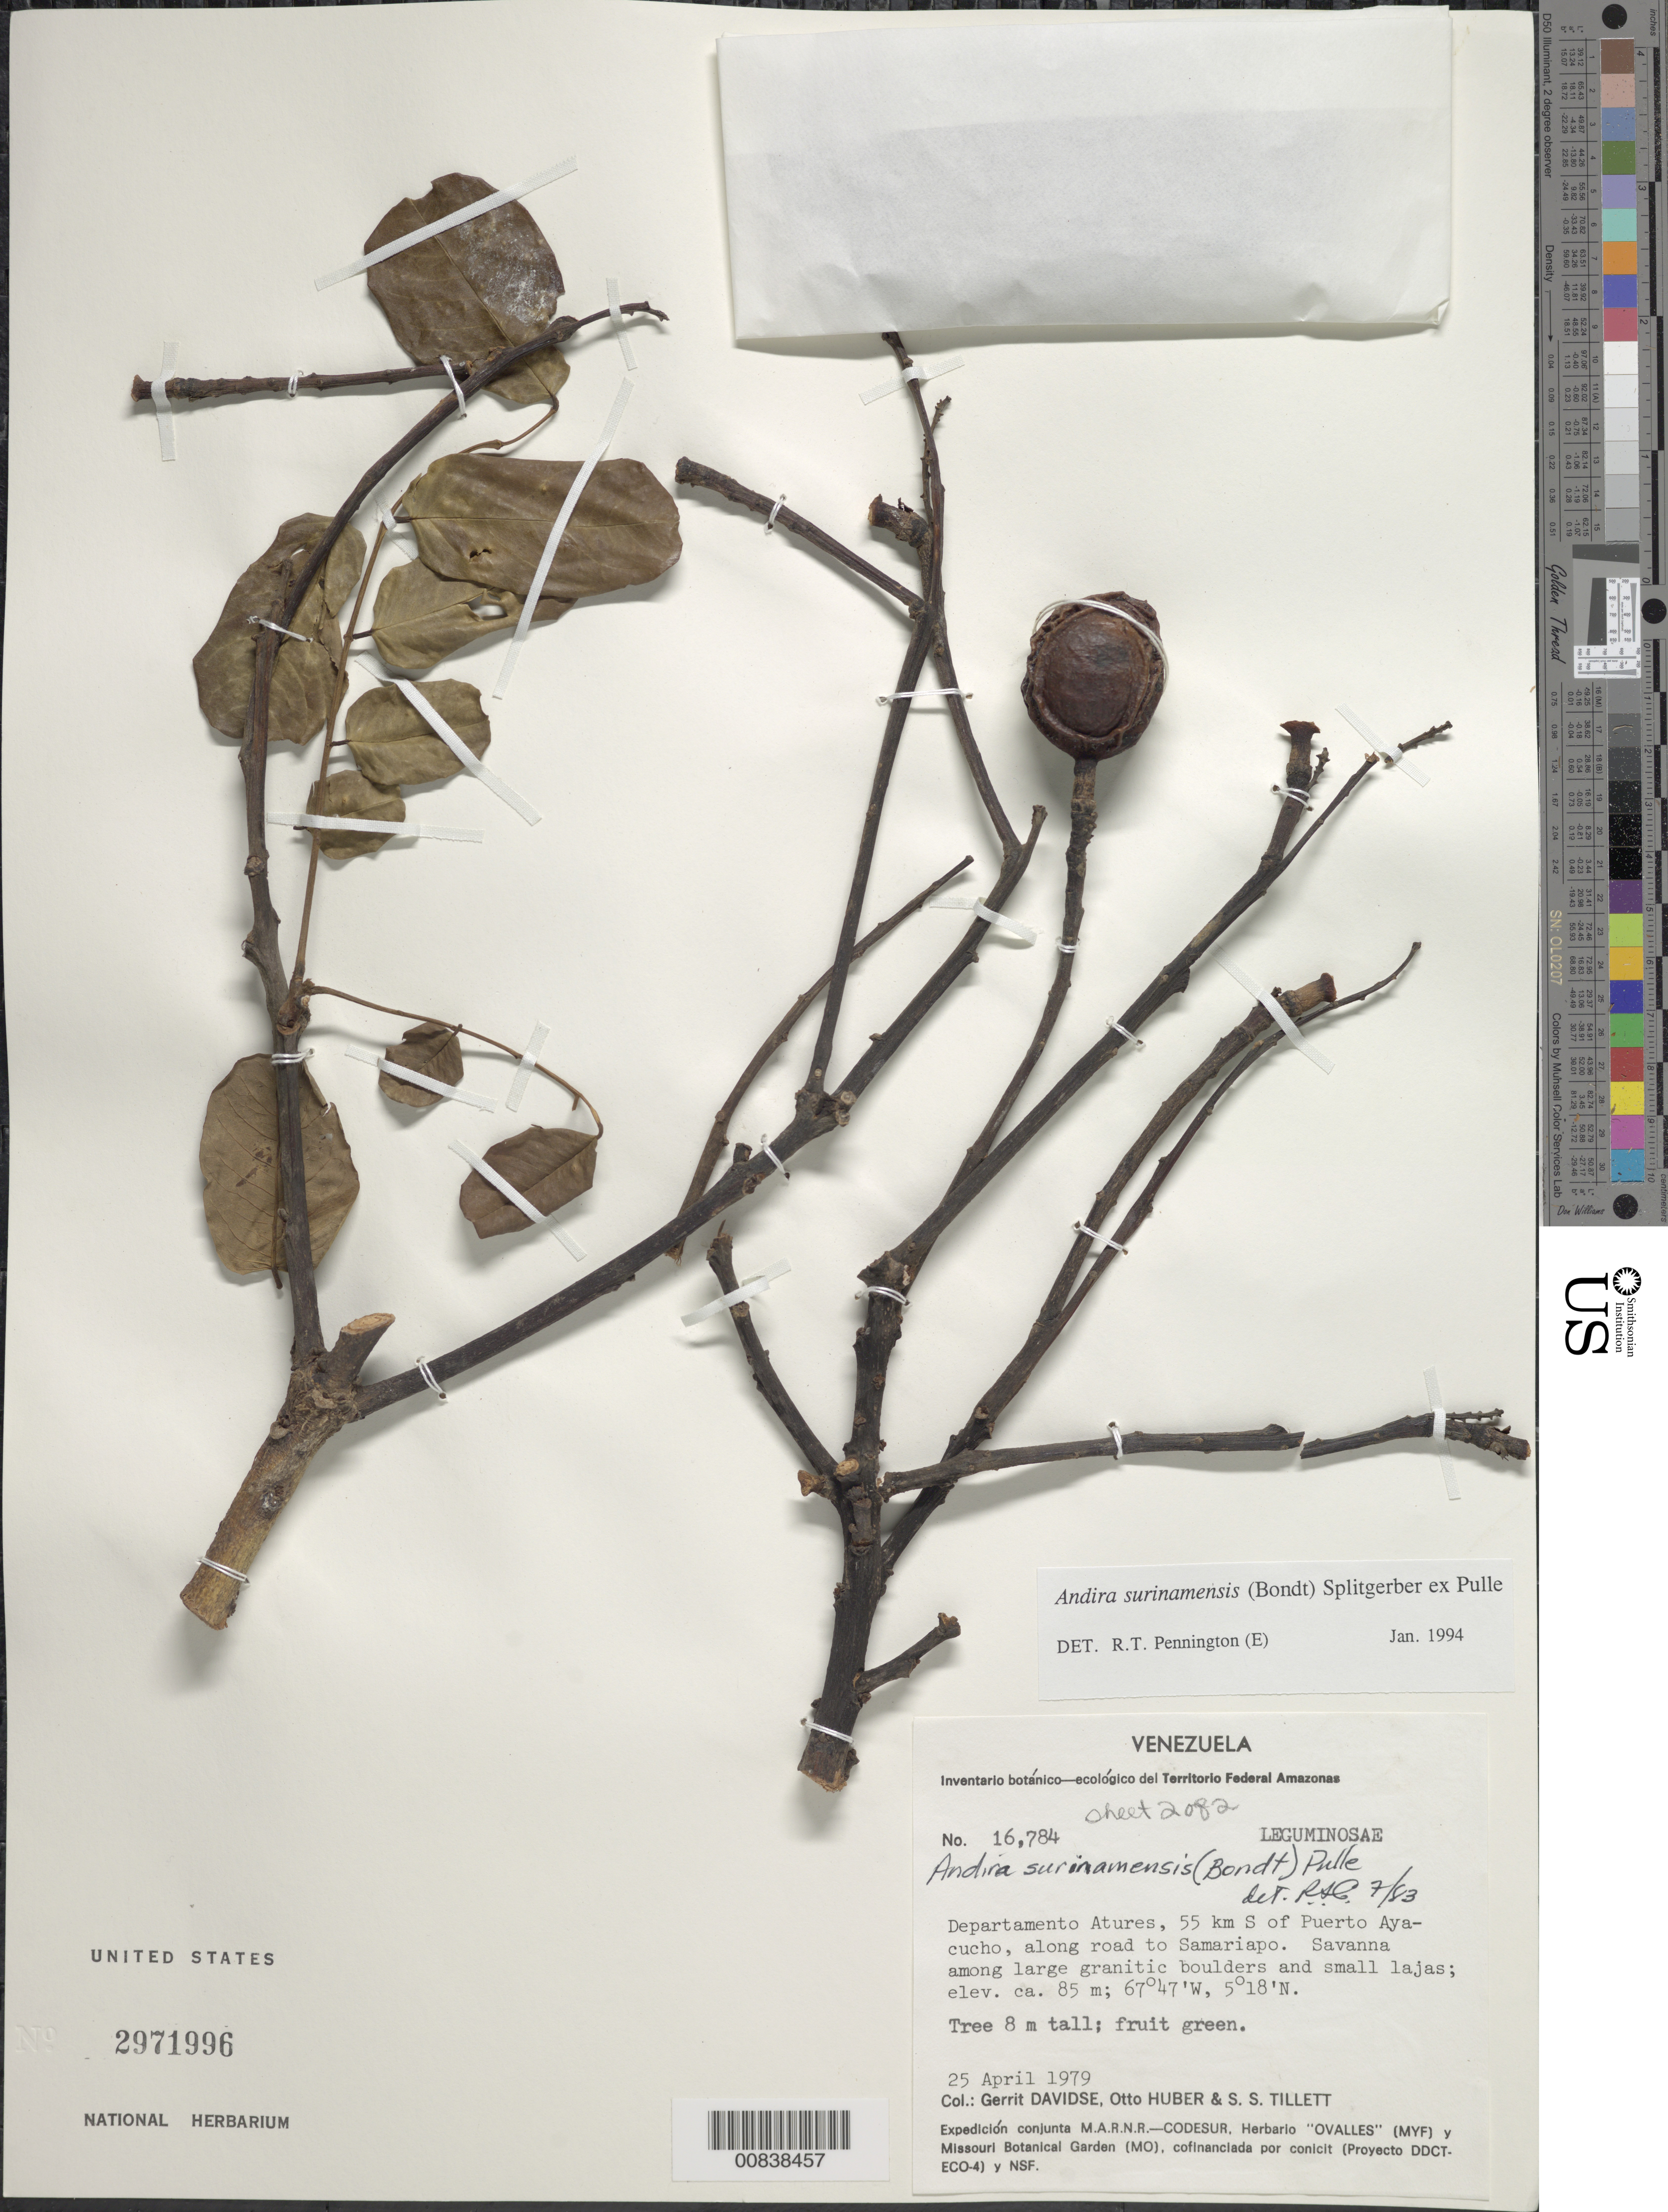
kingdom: Plantae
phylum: Tracheophyta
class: Magnoliopsida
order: Fabales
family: Fabaceae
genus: Andira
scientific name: Andira surinamensis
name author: (Bondt) Splitg. ex Amshoff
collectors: G. Davidse, O. Huber & S. S. Tillett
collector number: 16784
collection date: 1979-04-25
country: Venezuela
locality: Departamento Atures, 55 km S of Puerto Ayacucho, along road to Samariapo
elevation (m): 85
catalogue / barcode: US 2971996